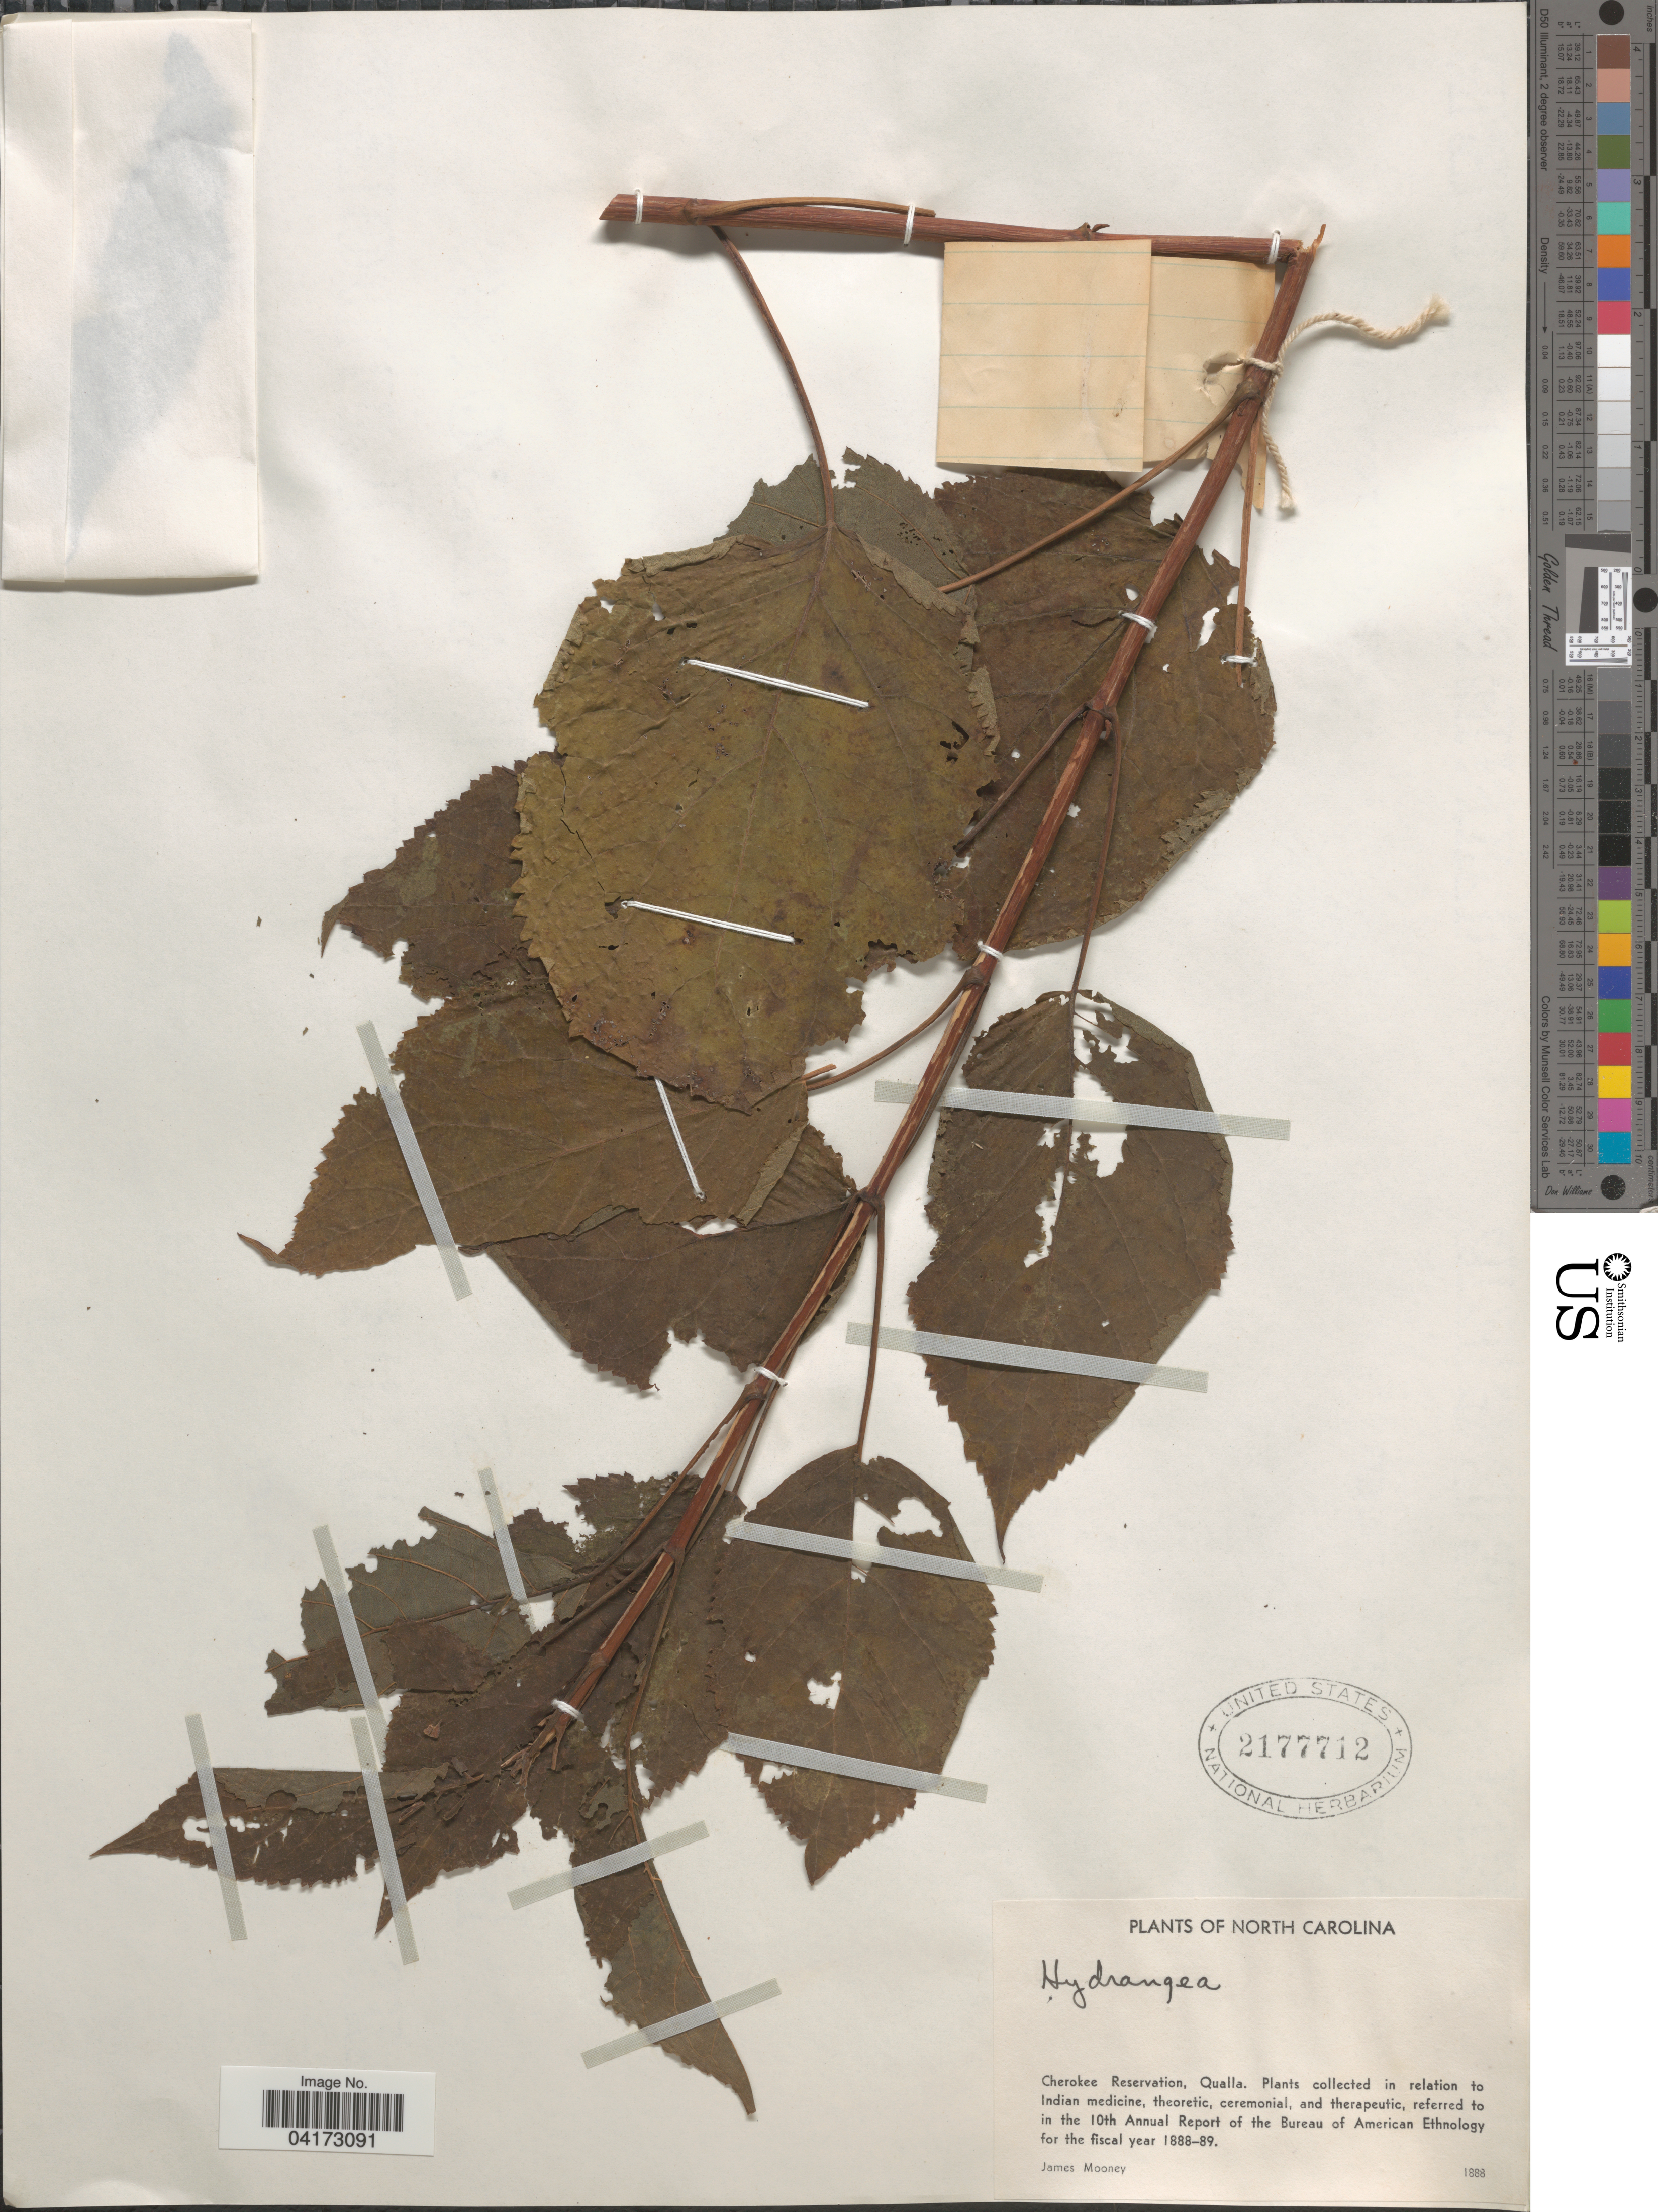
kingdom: Plantae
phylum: Tracheophyta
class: Magnoliopsida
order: Cornales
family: Hydrangeaceae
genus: Hydrangea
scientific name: Hydrangea sp.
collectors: J. Mooney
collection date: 1888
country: United States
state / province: North Carolina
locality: Cherokee Reservation, Qualla.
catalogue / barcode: US 2177712